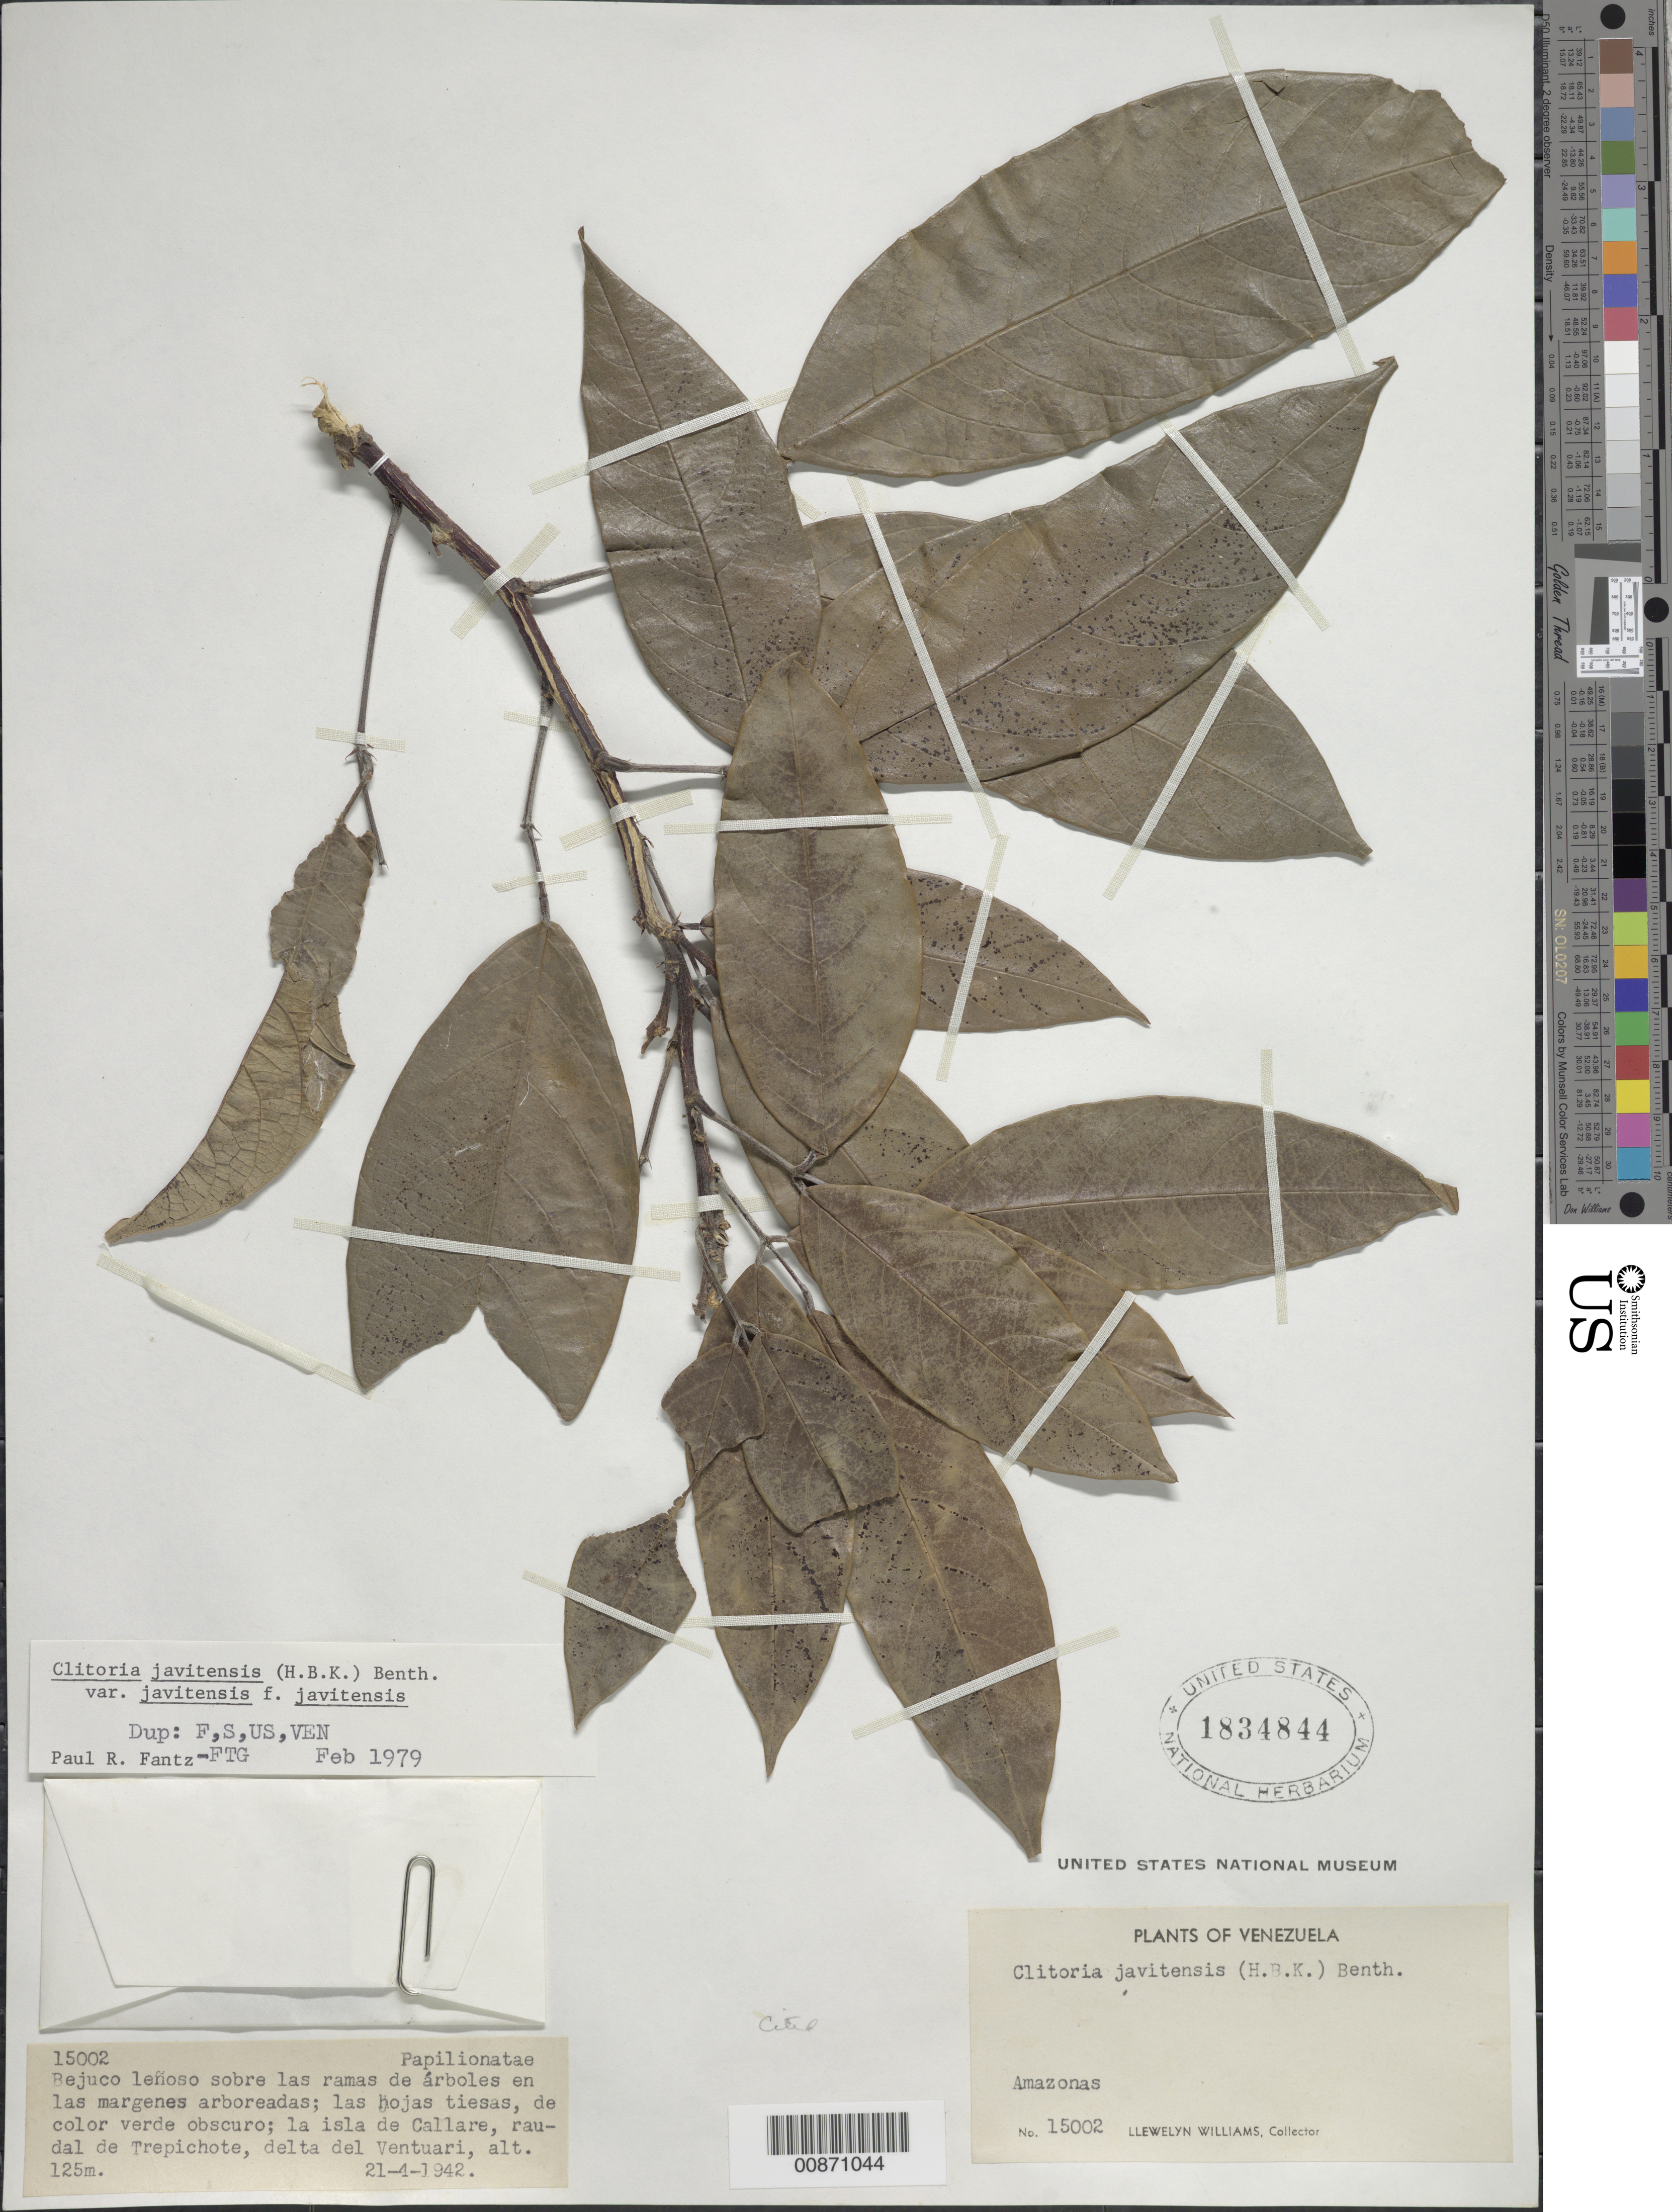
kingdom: Plantae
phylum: Tracheophyta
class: Magnoliopsida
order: Fabales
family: Fabaceae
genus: Clitoria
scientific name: Clitoria javitensis f. javitensis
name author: (Kunth) Benth.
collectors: Ll. Williams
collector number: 15002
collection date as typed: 21-Apr-42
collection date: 1942-04-21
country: Venezuela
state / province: Amazonas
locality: Isla de Callare, raudal de Trepichote, delta del Ventuari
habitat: Sobre las ramas de arboles en las margenes arboreadas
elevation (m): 125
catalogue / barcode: US 1834844